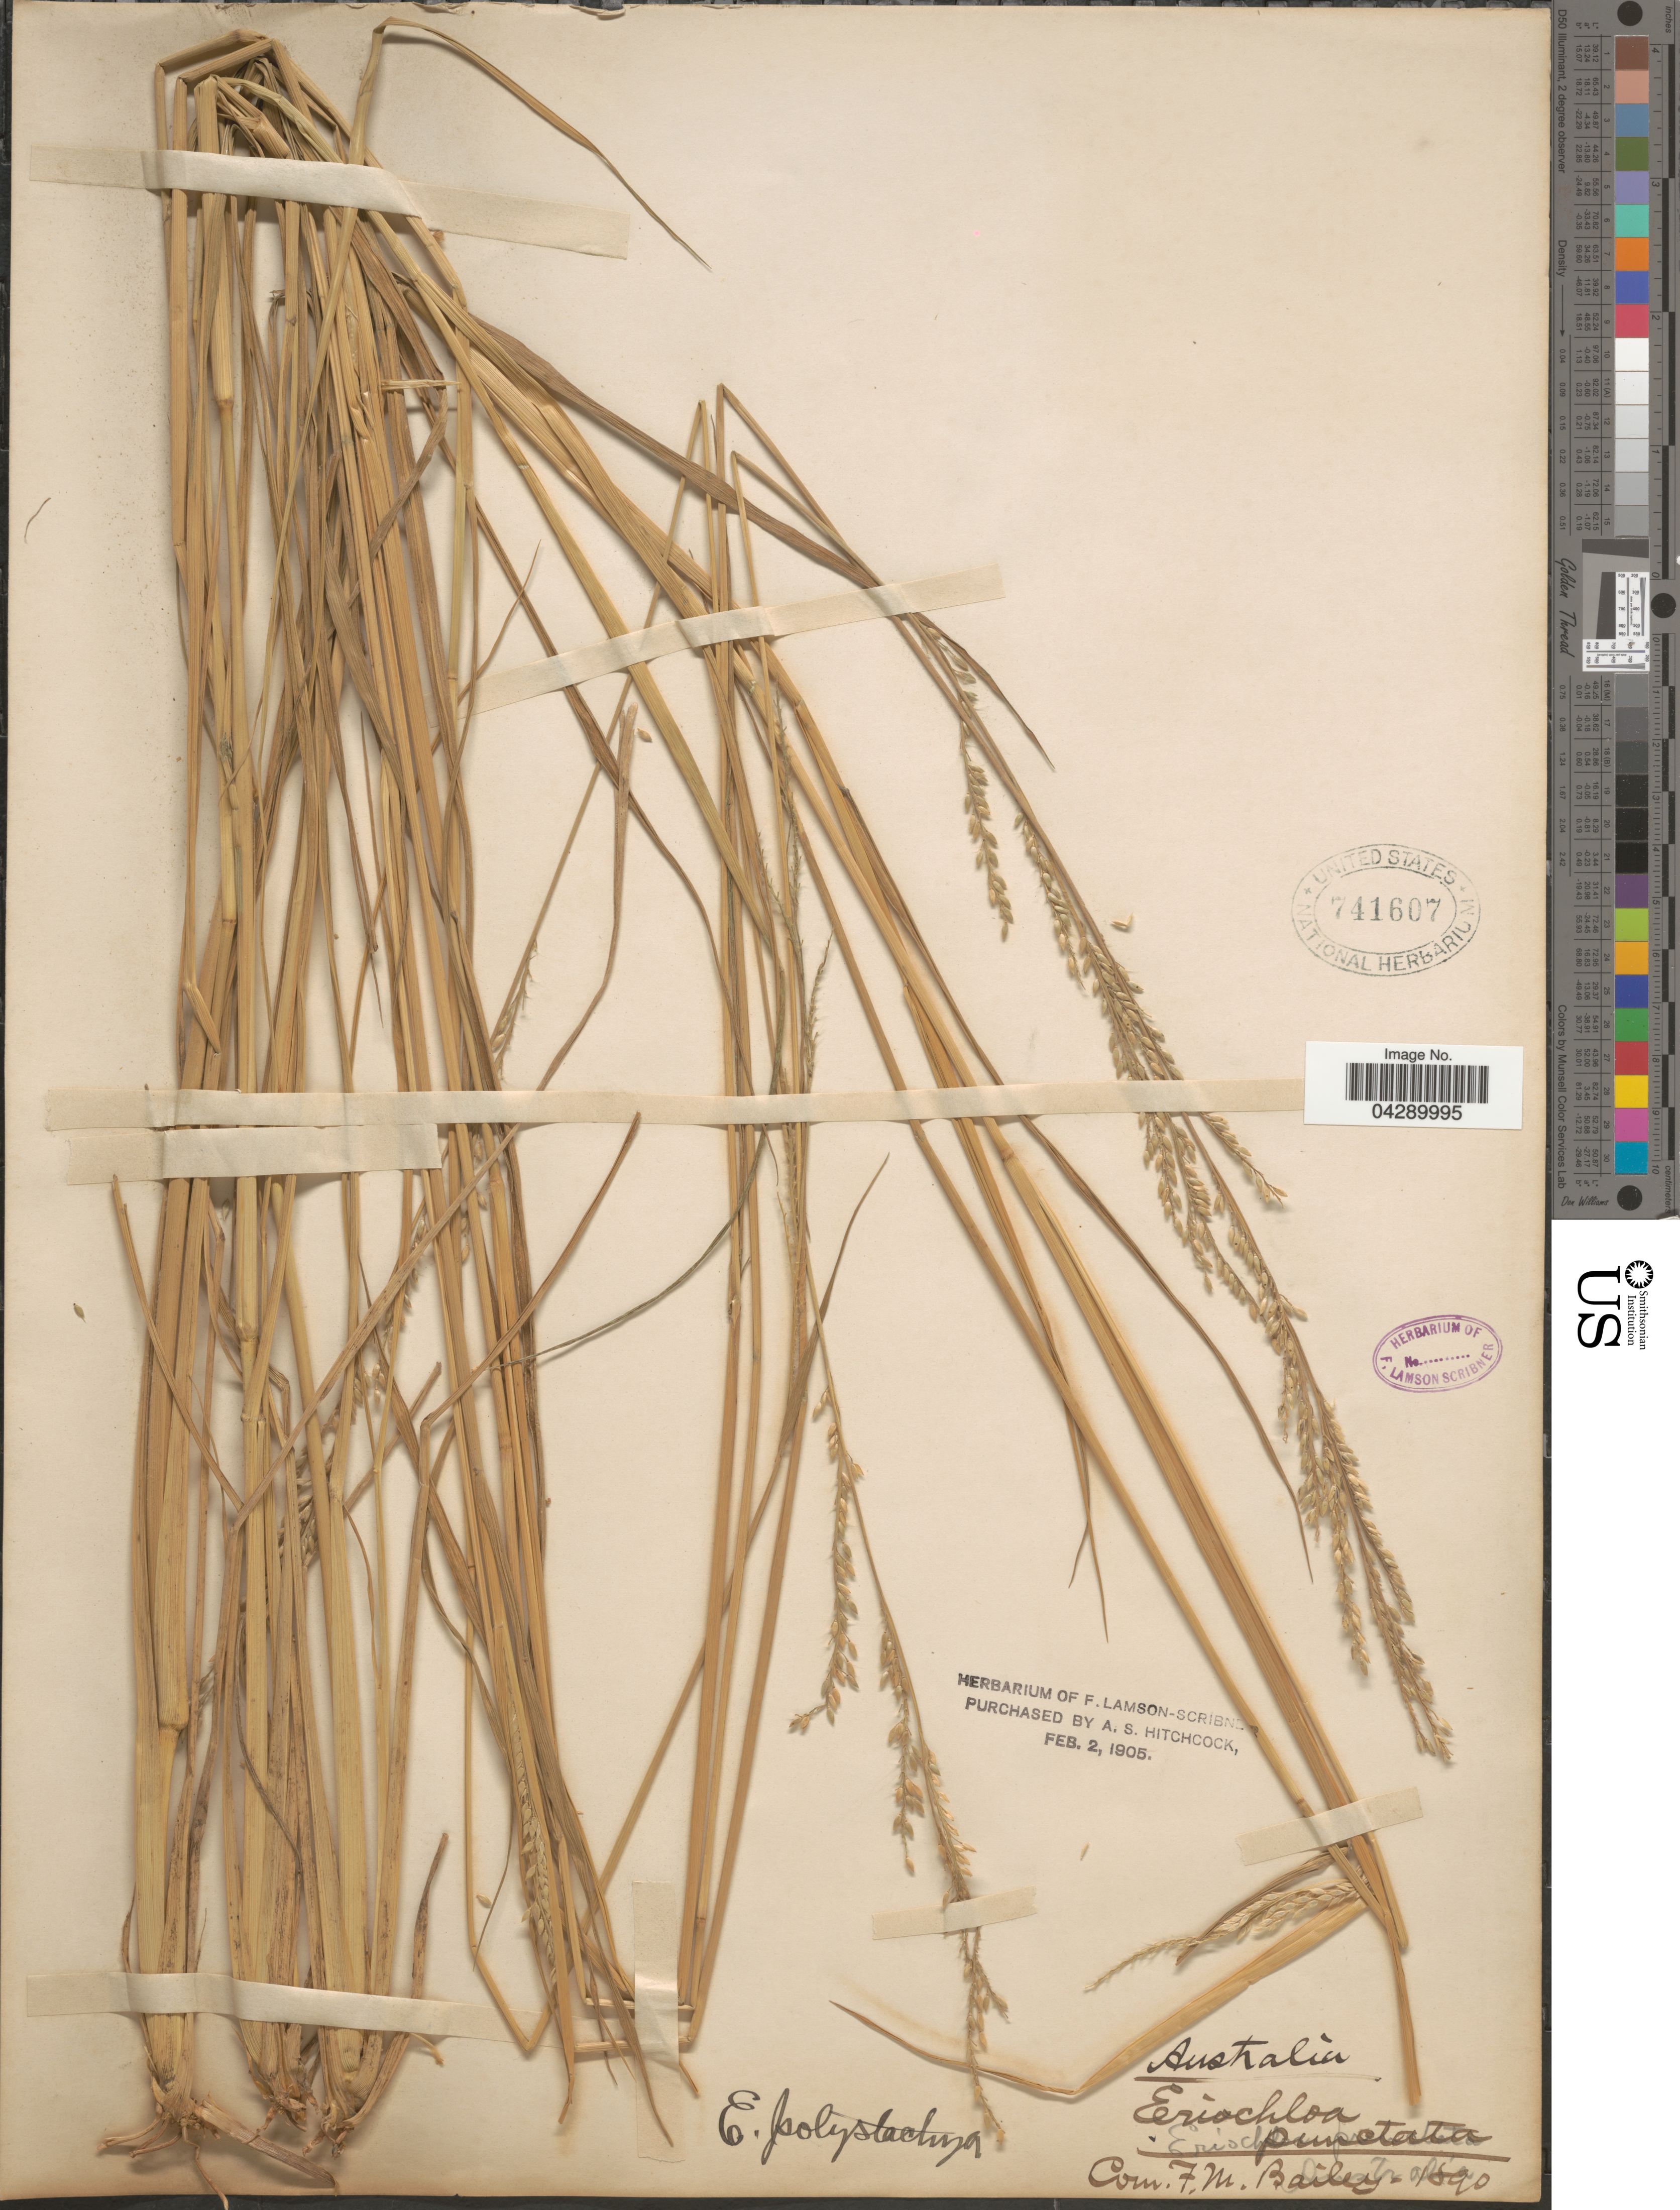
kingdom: Plantae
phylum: Tracheophyta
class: Liliopsida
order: Poales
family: Poaceae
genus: Eriochloa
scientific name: Eriochloa punctata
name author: (L.) Desv. ex Ham.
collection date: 1890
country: Australia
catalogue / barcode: US 741607